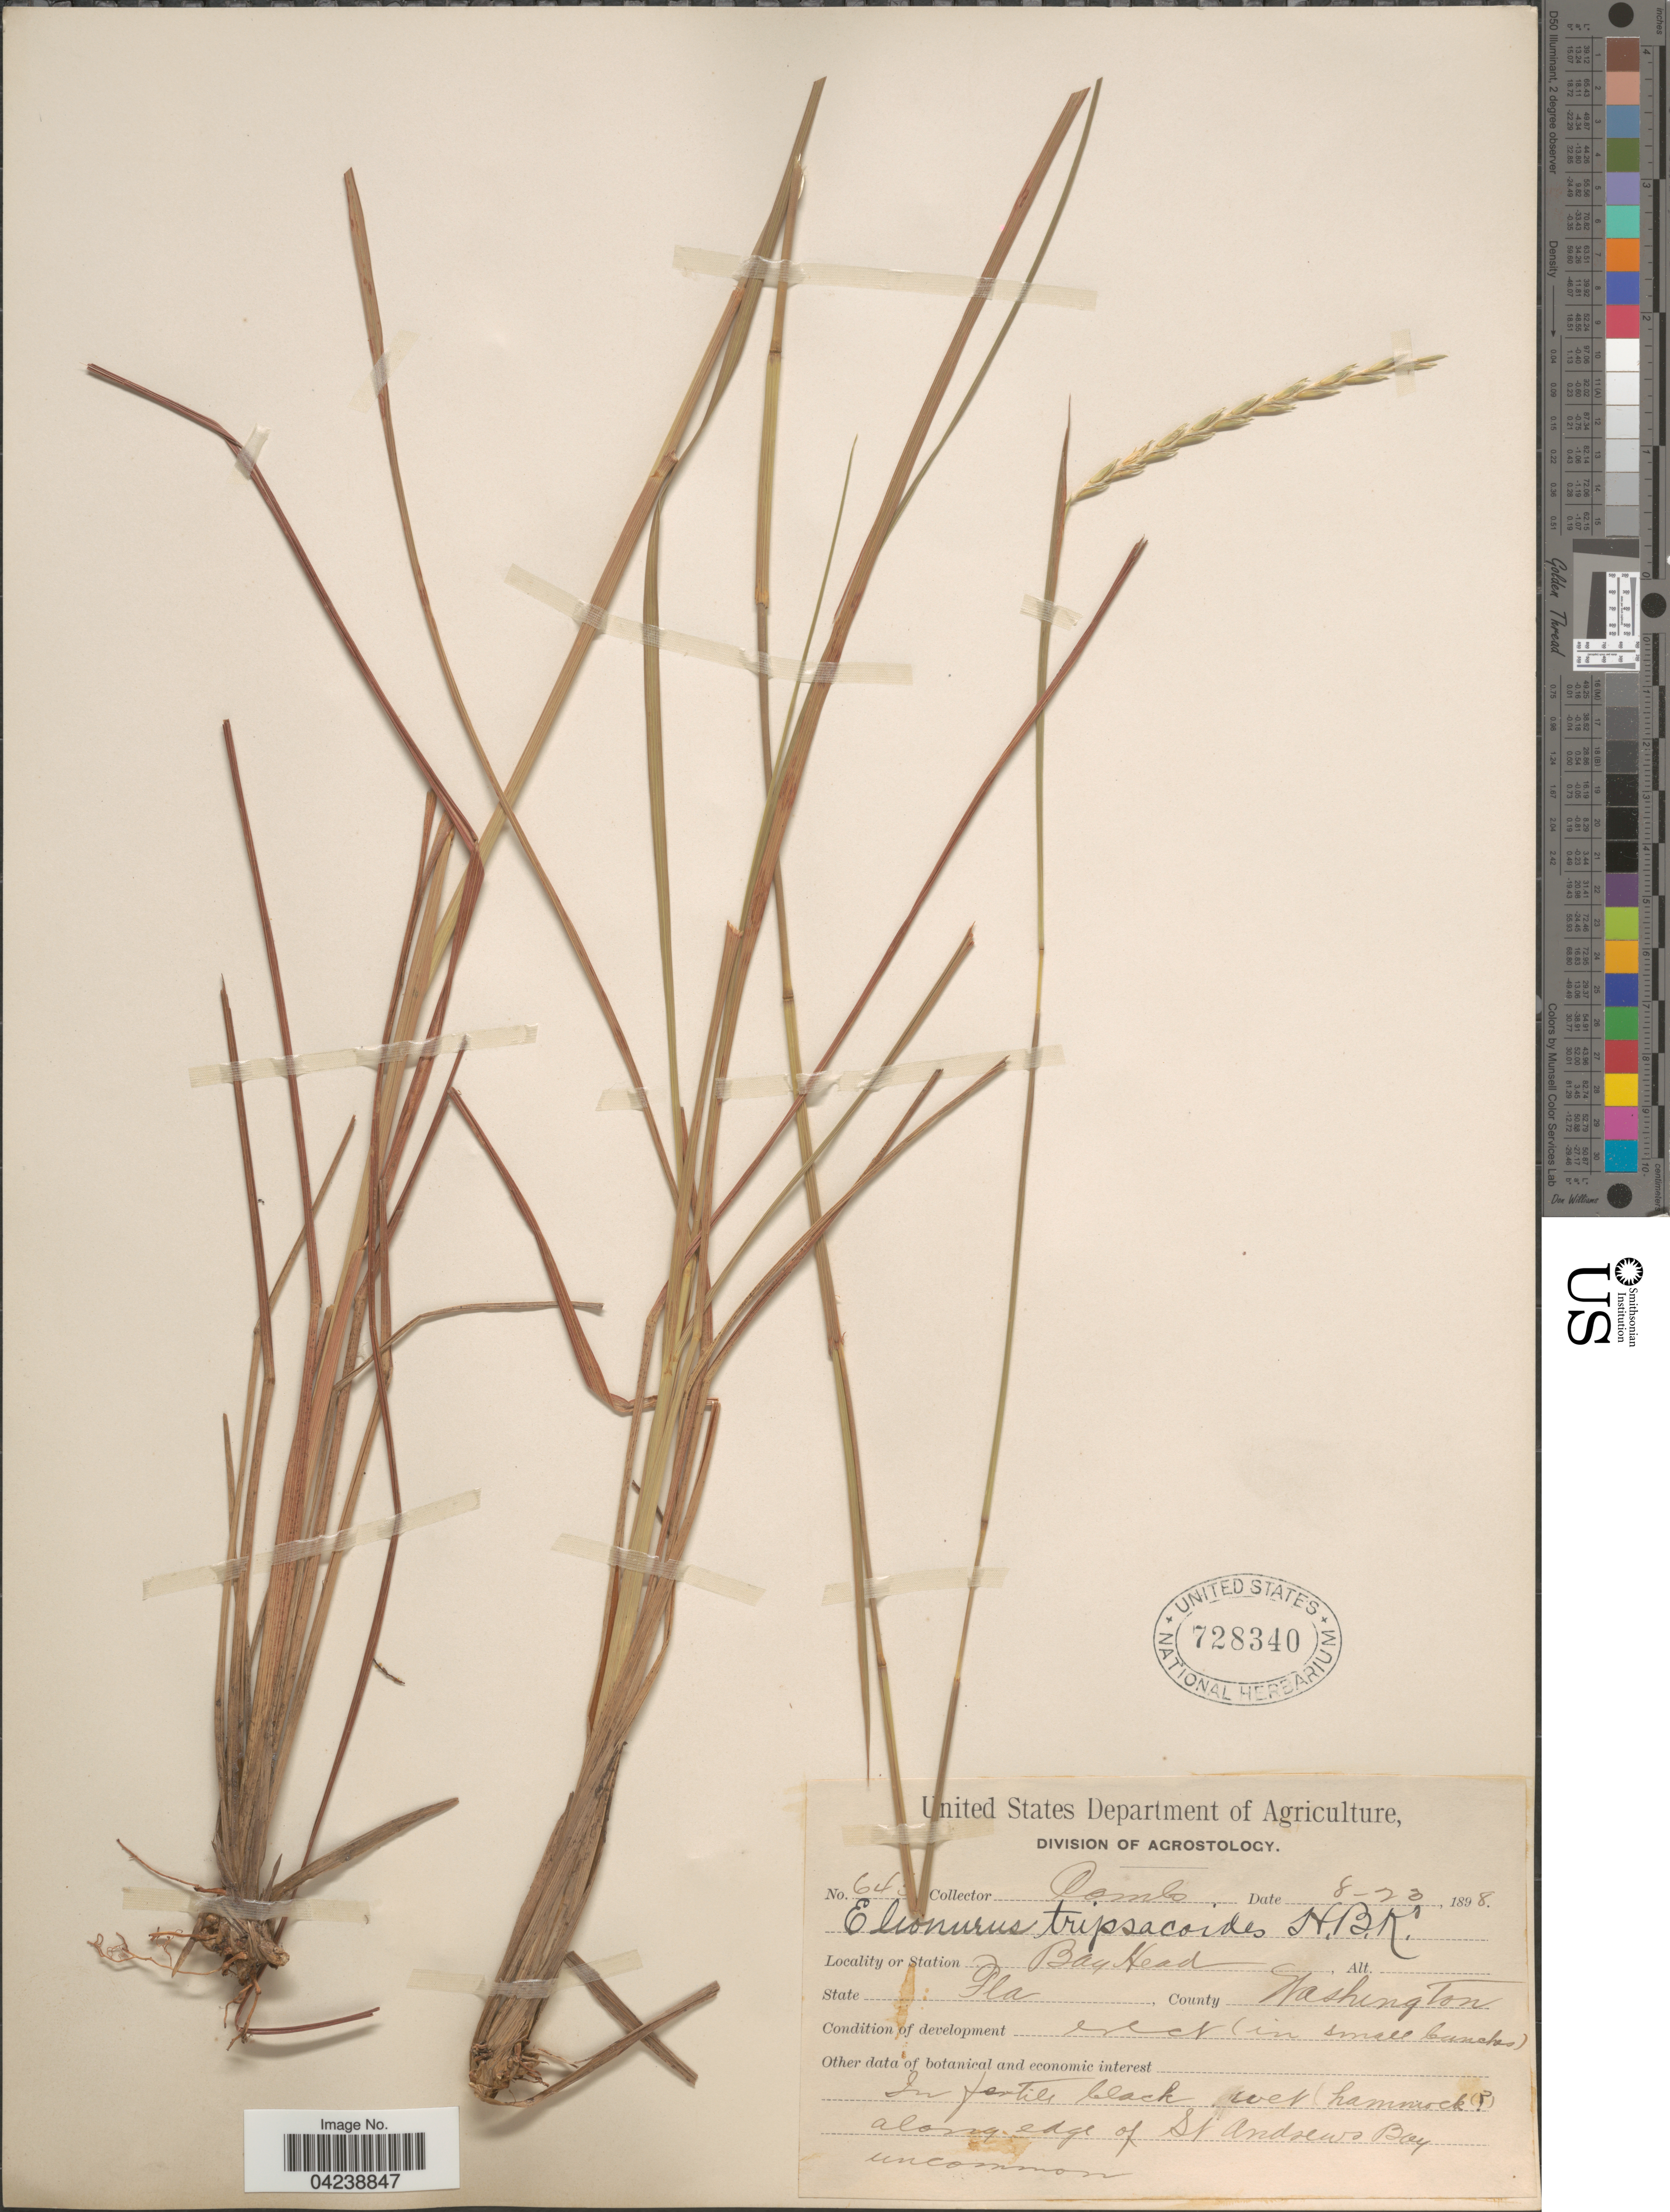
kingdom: Plantae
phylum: Tracheophyta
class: Liliopsida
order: Poales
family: Poaceae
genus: Elionurus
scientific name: Elionurus tripsacoides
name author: Humb. & Bonpl. ex Willd.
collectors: -. Combs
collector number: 65!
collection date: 1898-08-23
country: United States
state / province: Florida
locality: Locality or Station Bay Head. County Washington. In fertile black wet hammock along edge of St Andrews Bay.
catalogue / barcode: US 728340